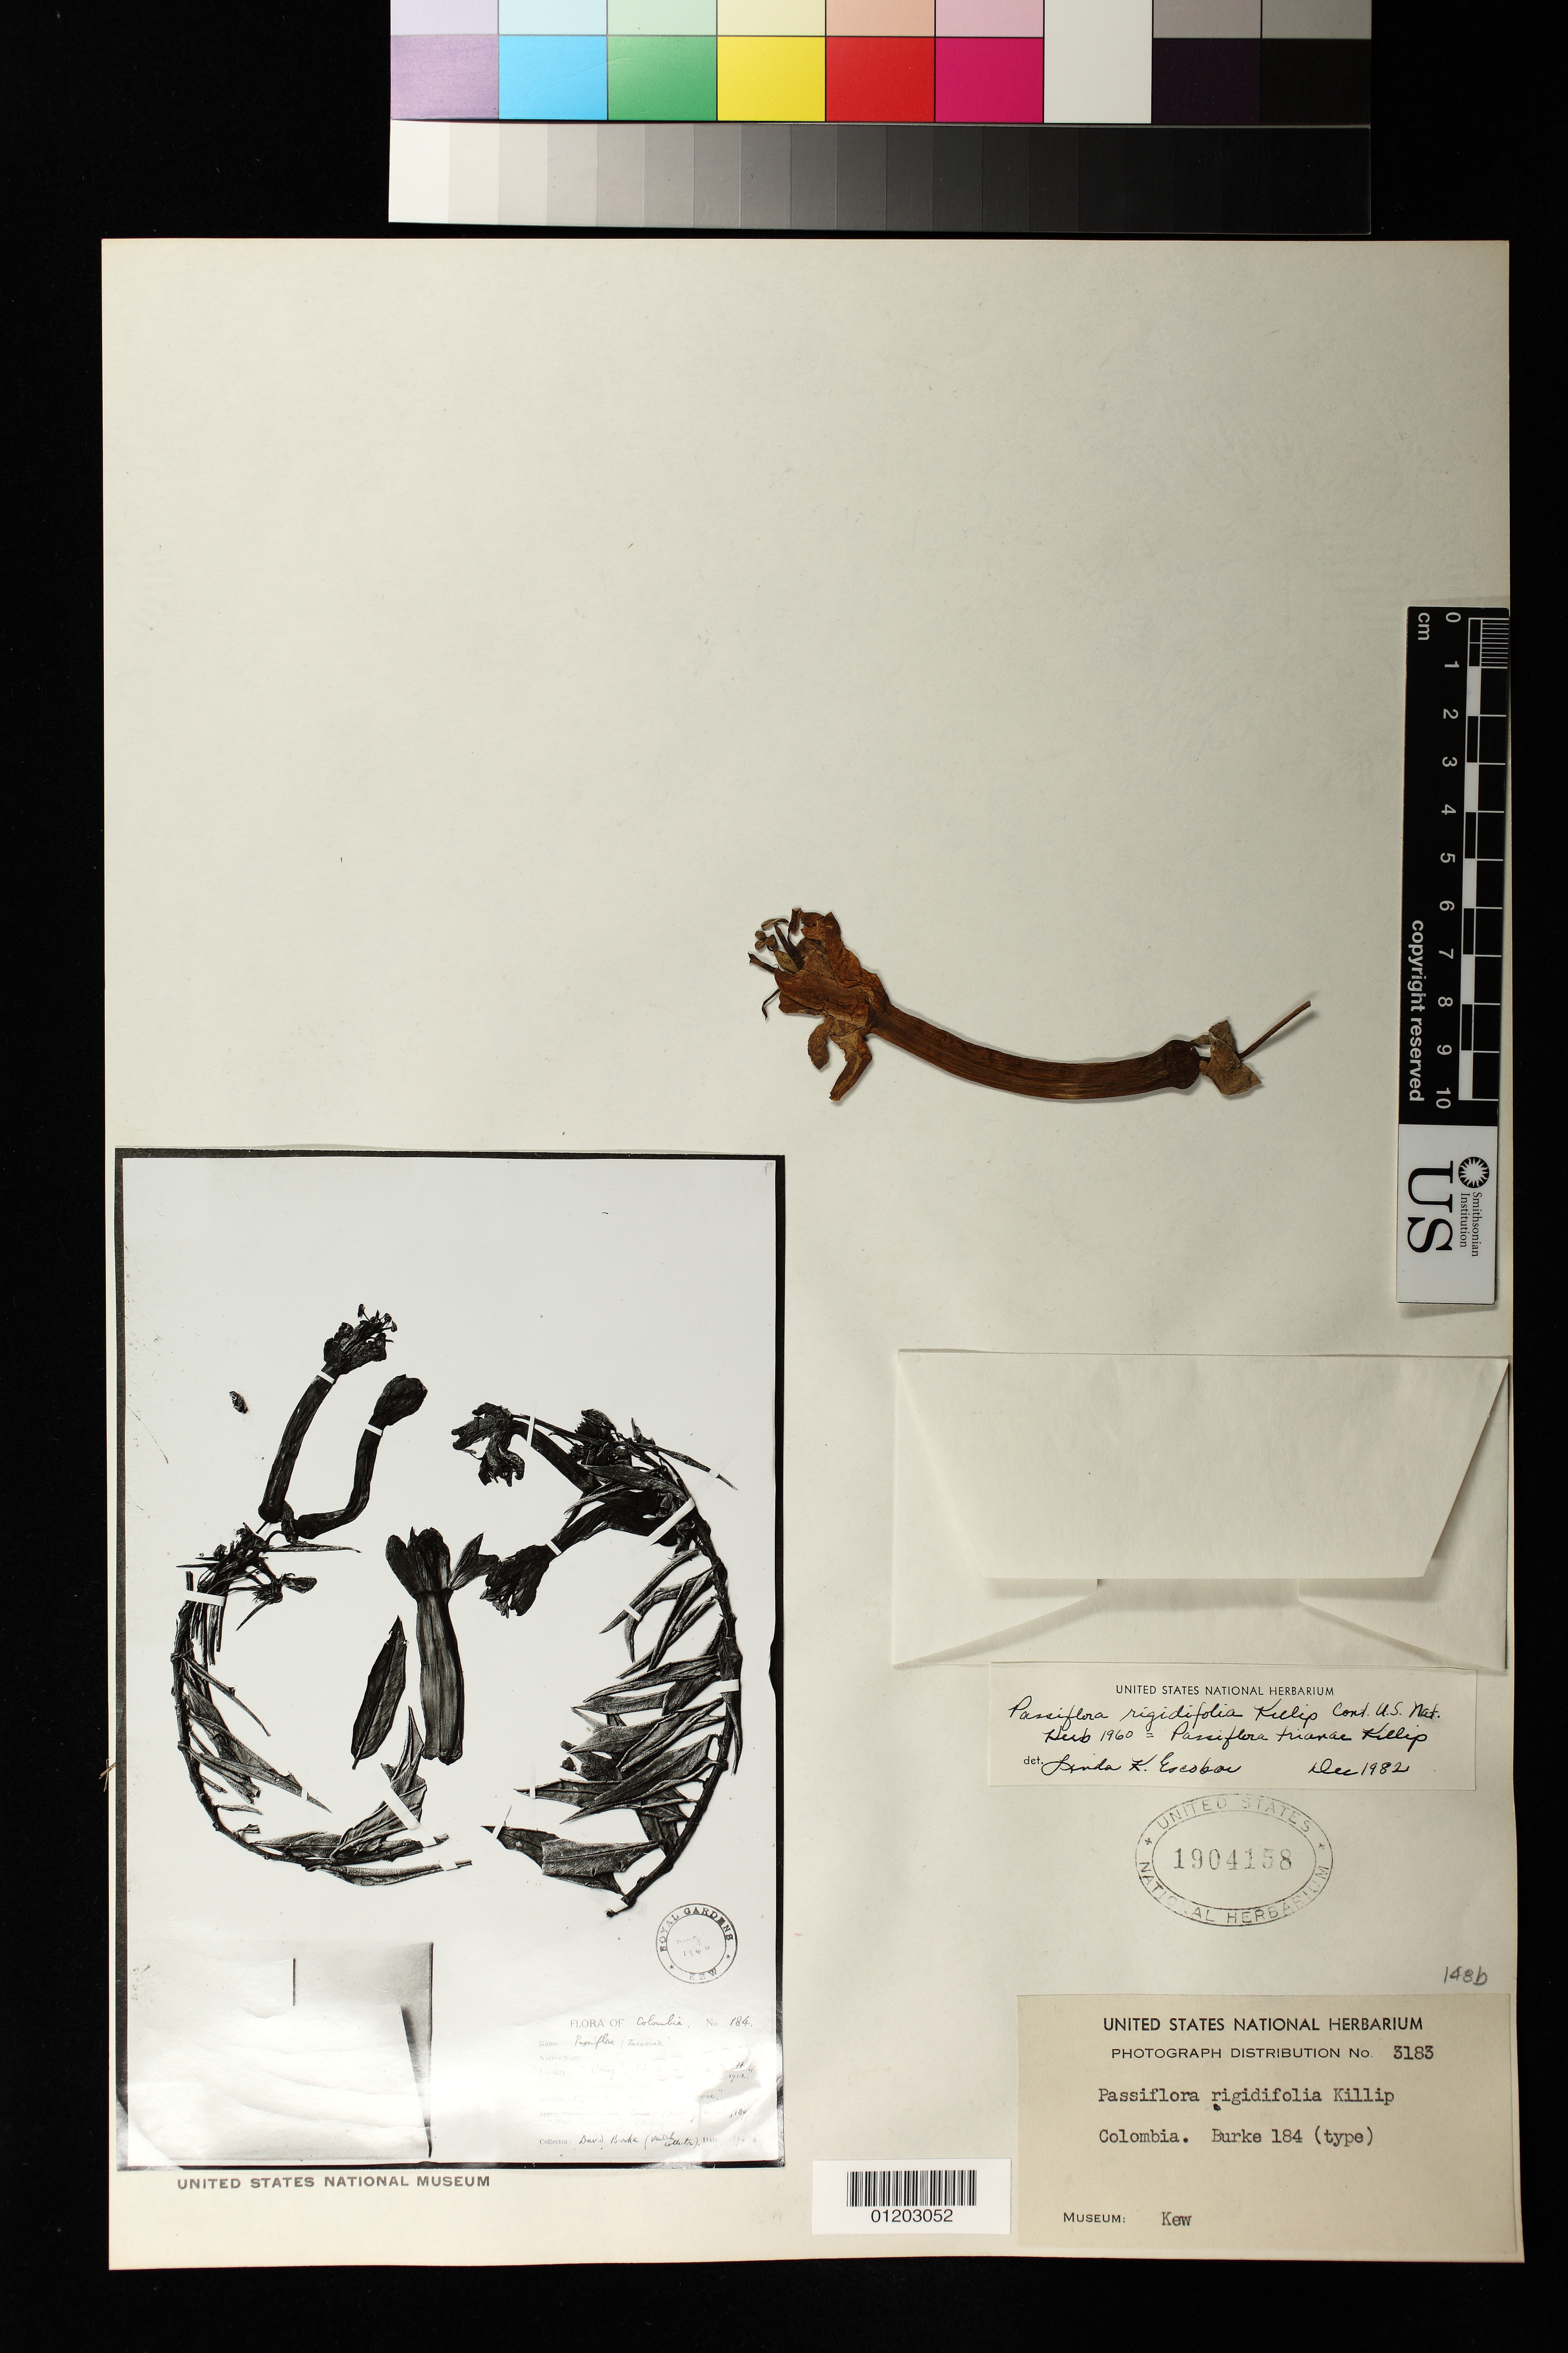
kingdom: Plantae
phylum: Tracheophyta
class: Magnoliopsida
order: Malpighiales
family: Passifloraceae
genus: Passiflora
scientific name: Passiflora rigidifolia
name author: Killip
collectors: D. Burke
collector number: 184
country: Colombia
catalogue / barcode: US 1904158